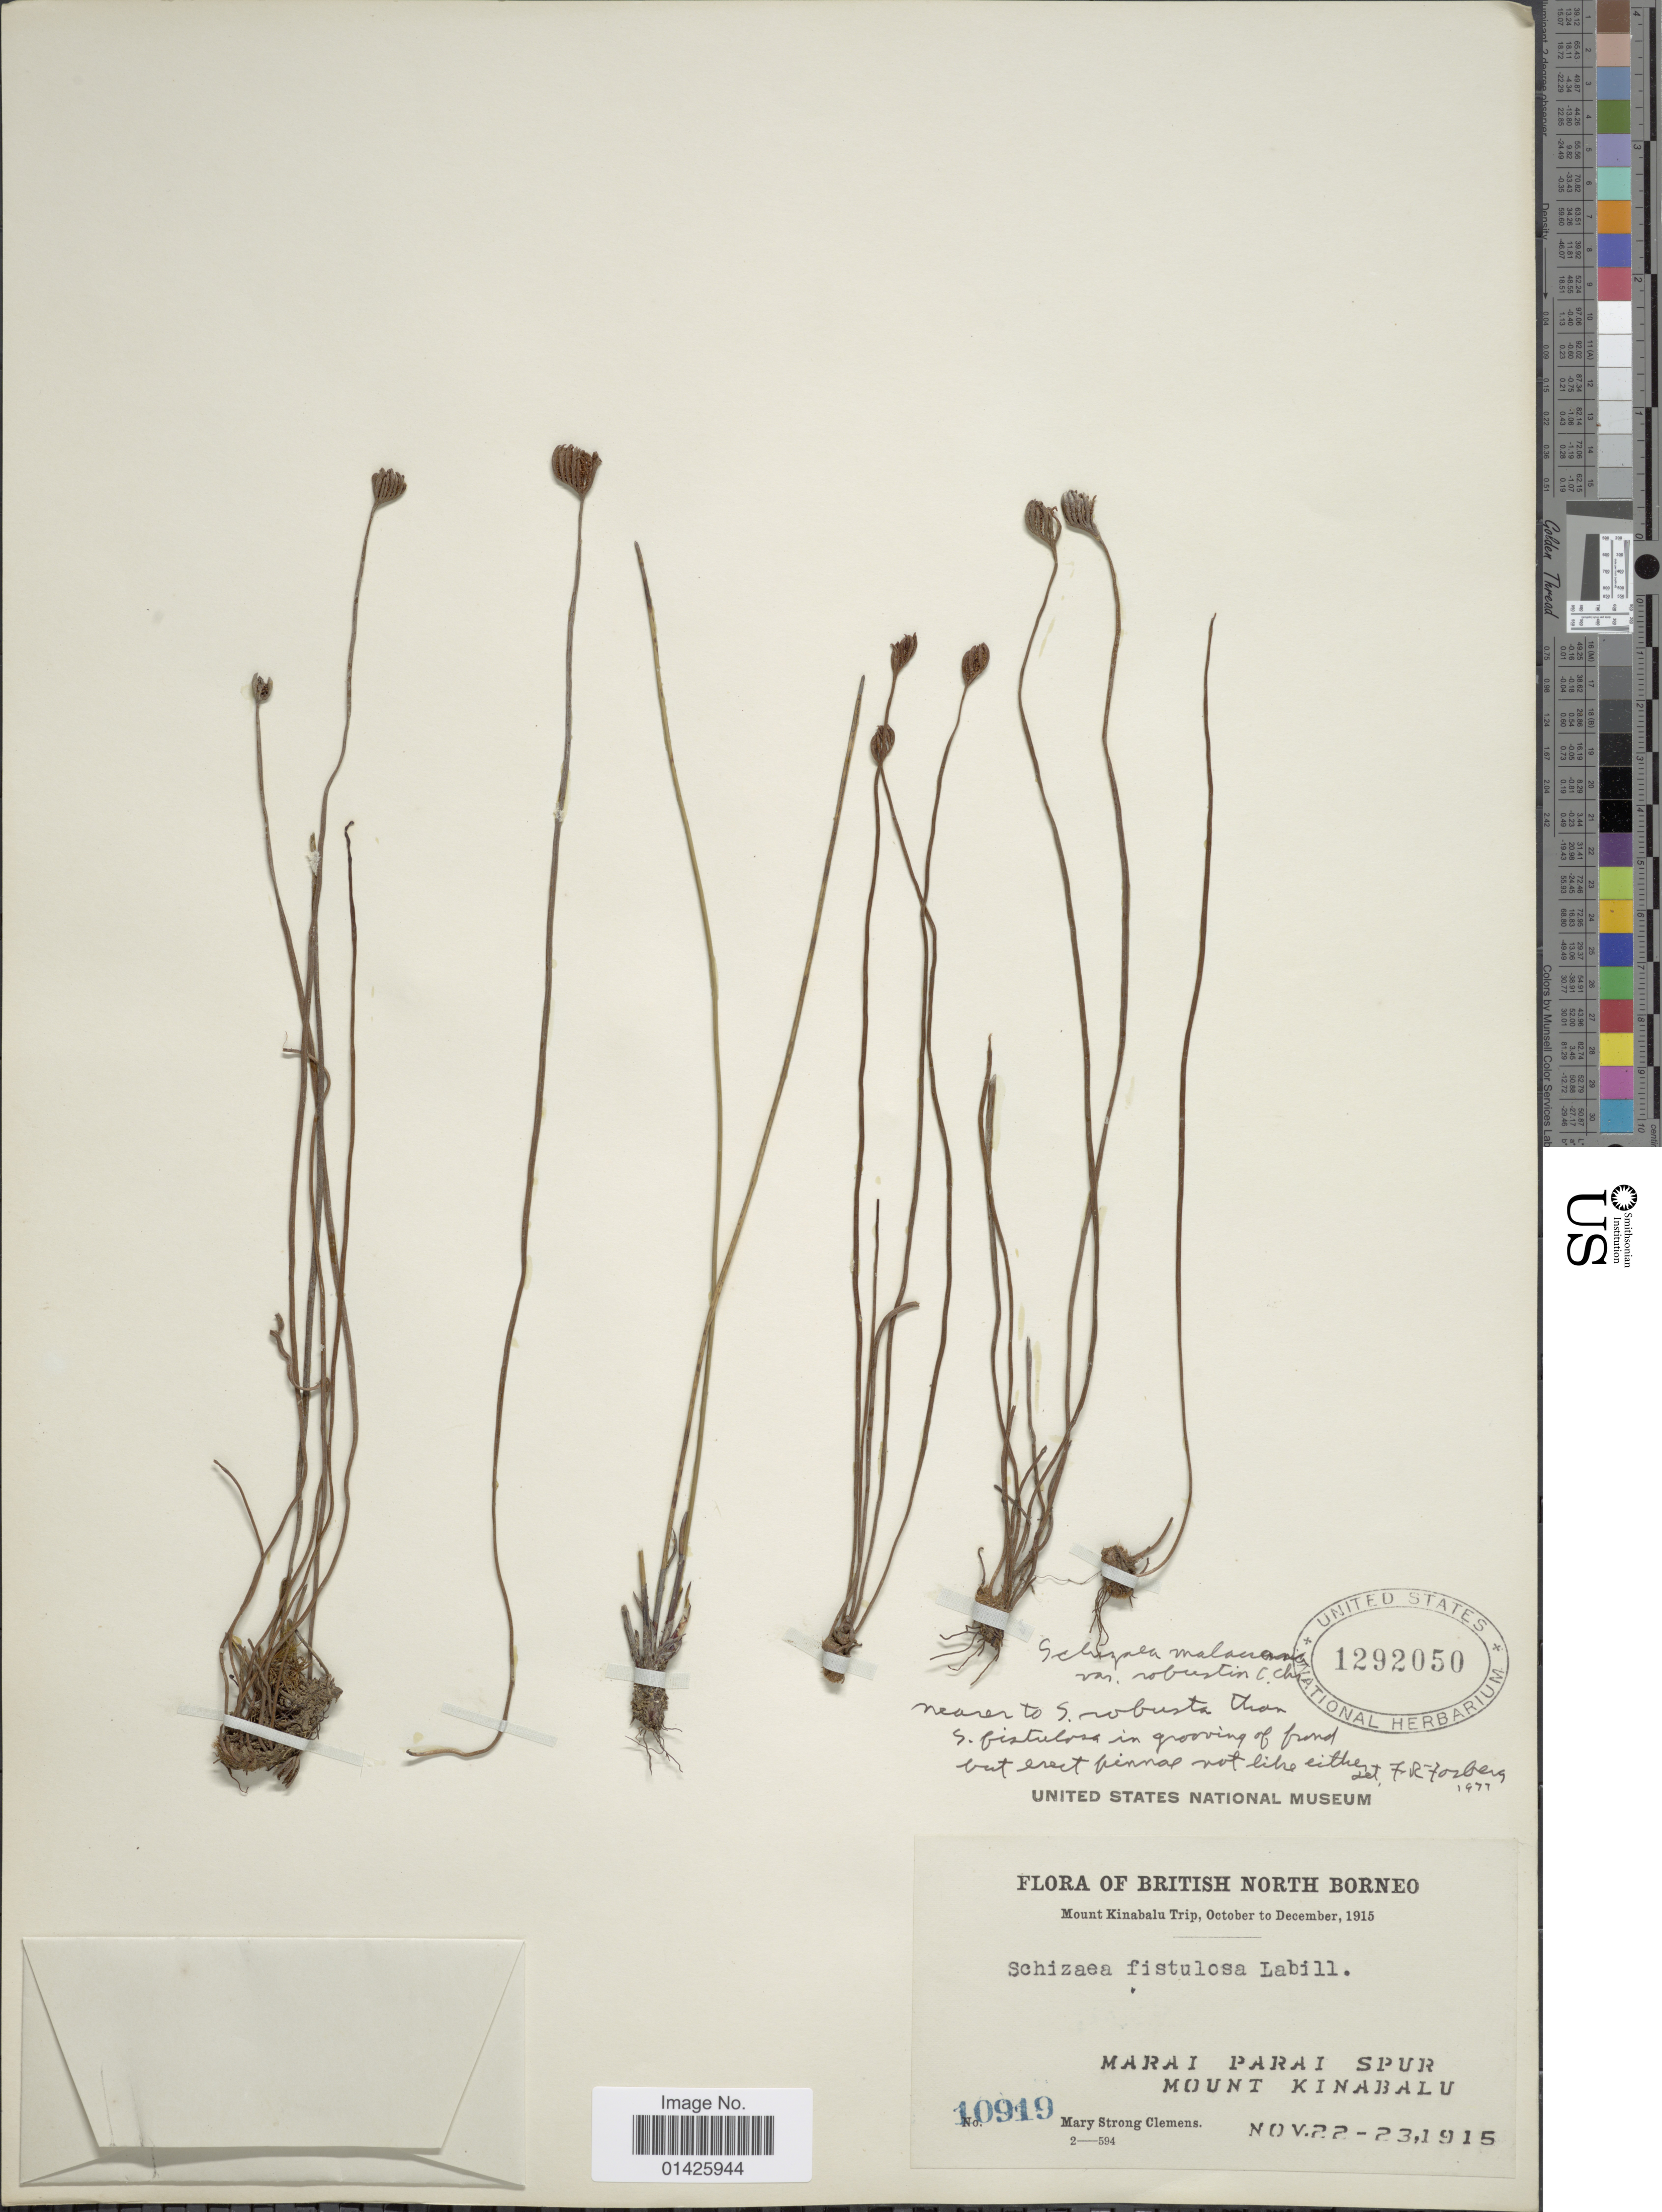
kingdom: Plantae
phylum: Tracheophyta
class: Polypodiopsida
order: Schizaeales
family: Schizaeaceae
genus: Schizaea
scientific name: Schizaea malaccana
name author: Baker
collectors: M. S. Clemens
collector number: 10919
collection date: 1915-11-22/1915-11-23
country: Malaysia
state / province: Sabah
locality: British North Borneo, Marai Parai Spur, Mount Kinabalu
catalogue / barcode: US 1292050